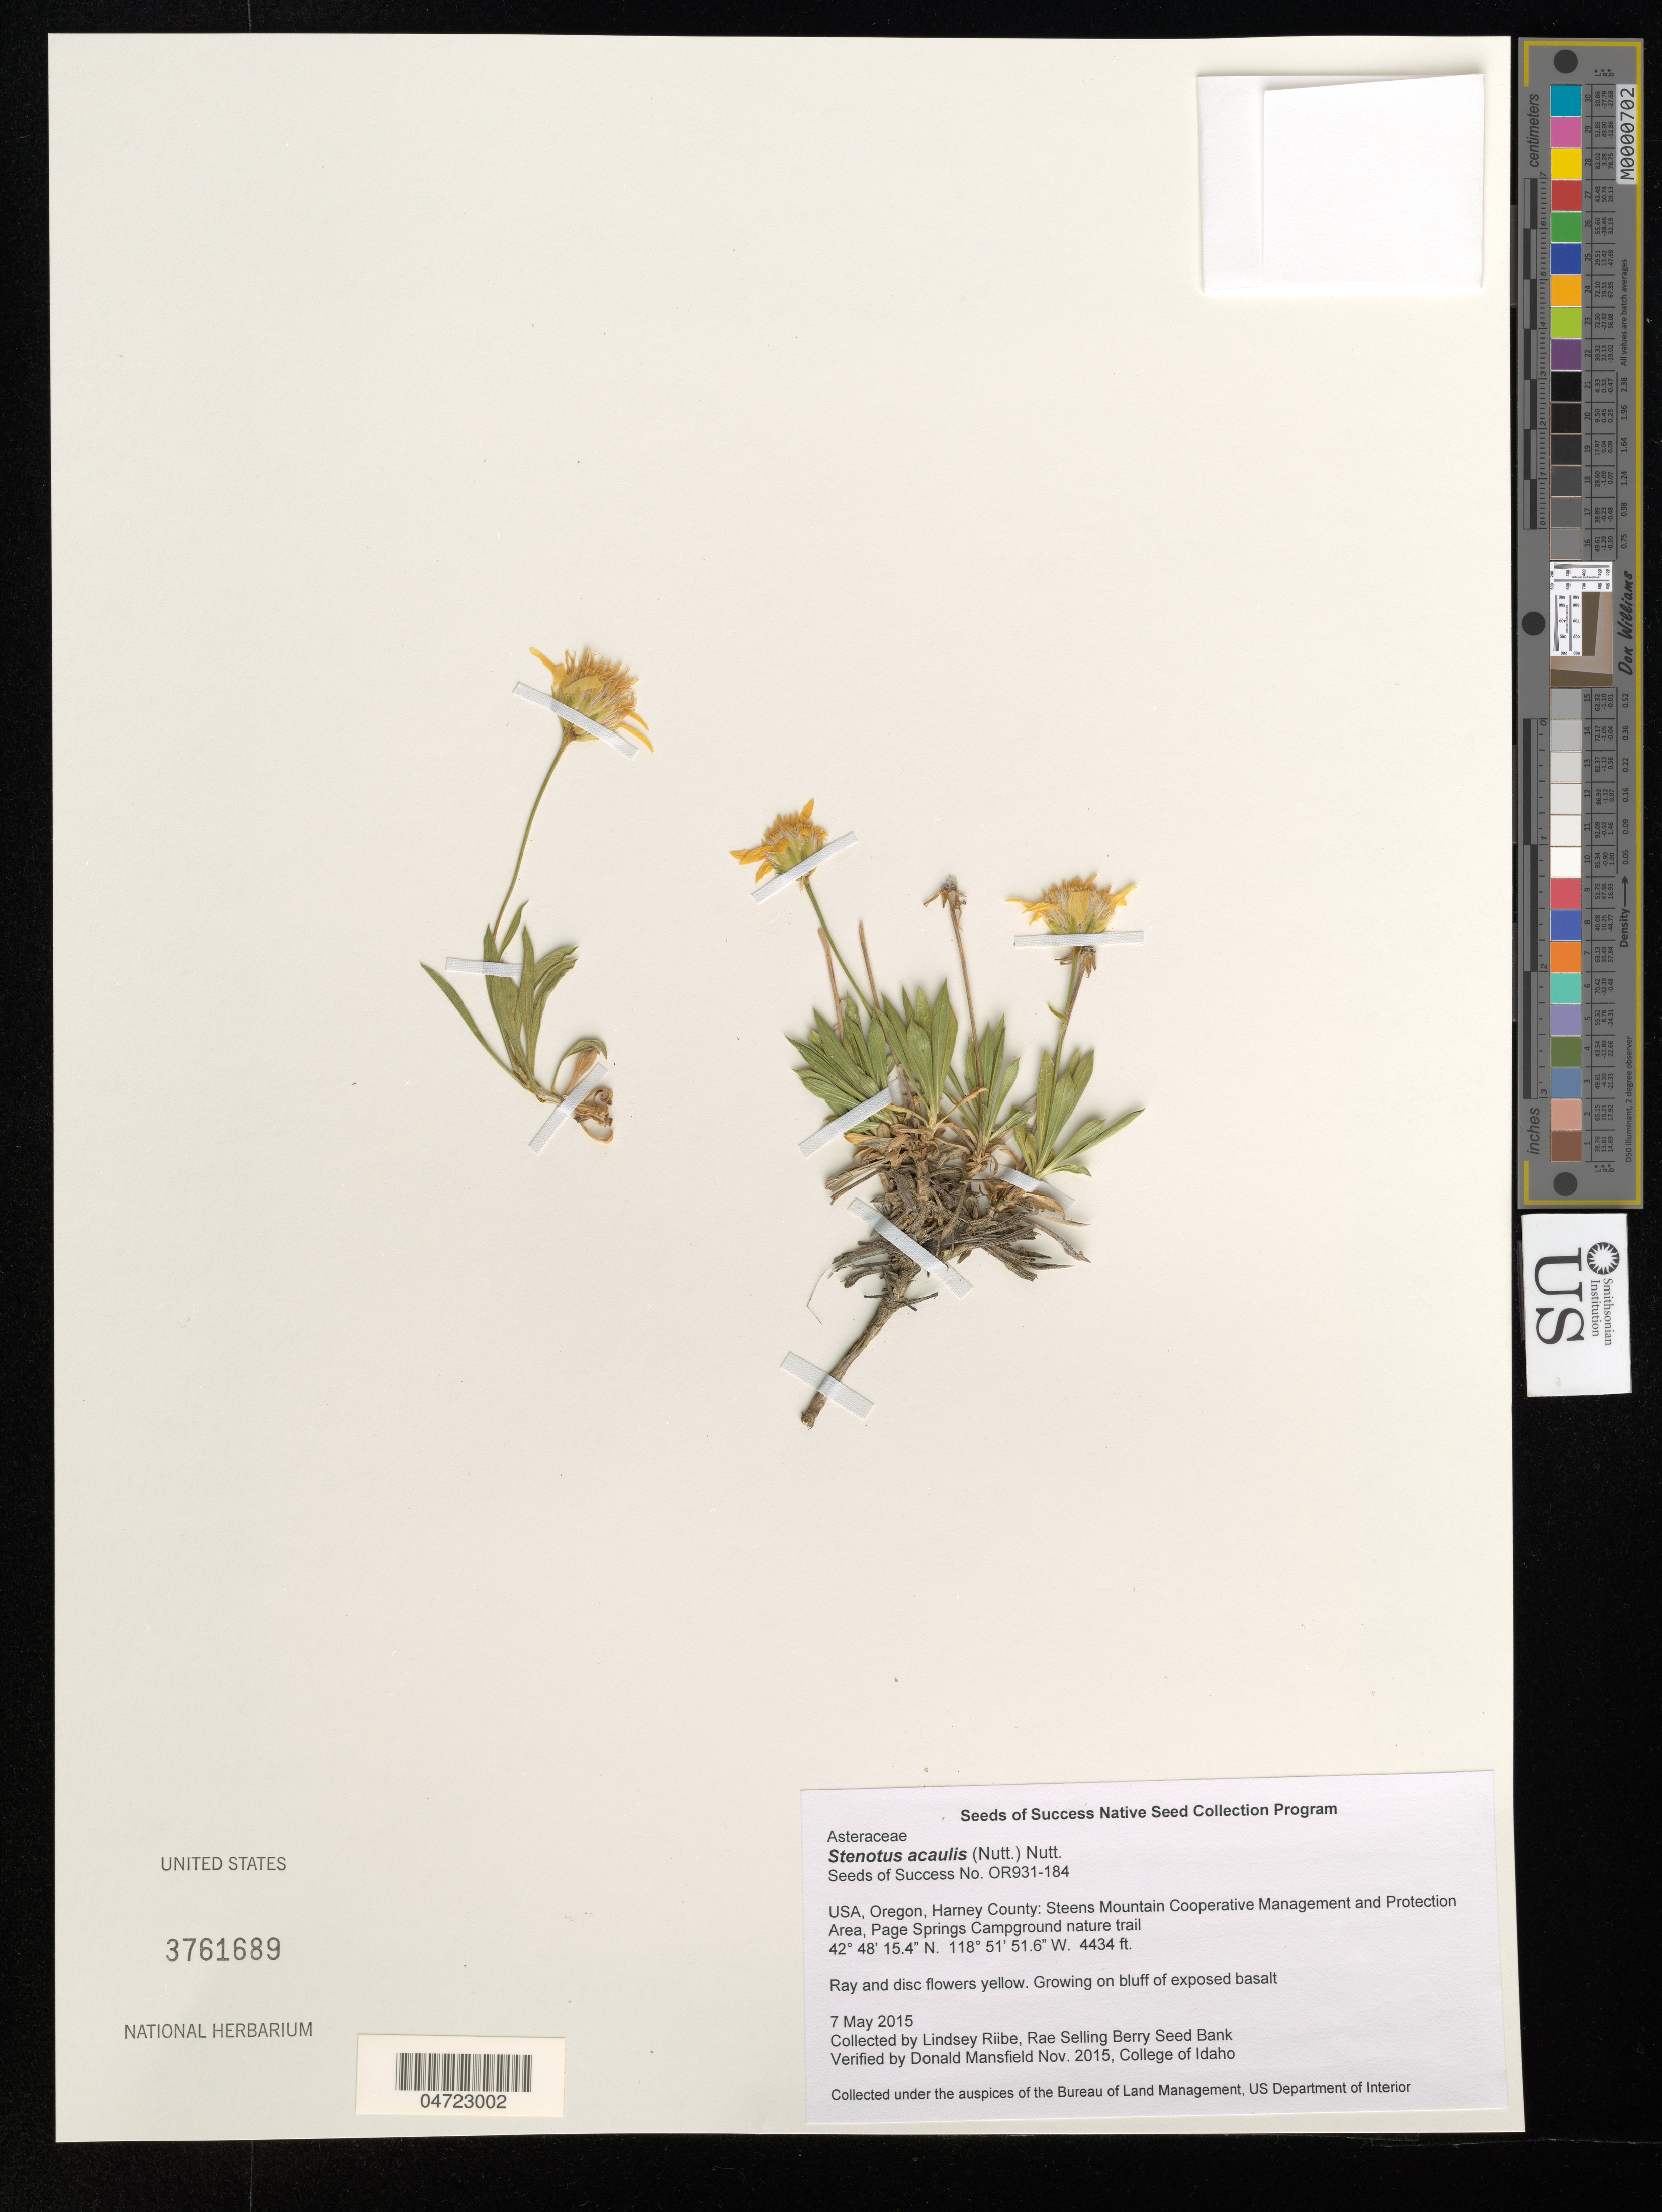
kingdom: Plantae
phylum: Tracheophyta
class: Magnoliopsida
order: Asterales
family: Asteraceae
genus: Stenotus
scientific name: Stenotus acaulis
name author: (Nutt.) Nutt.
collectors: L. Riibe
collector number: OR931-184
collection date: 2015-05-07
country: United States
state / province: Oregon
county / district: Harney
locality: Harney County: Steens Mountain Cooperative Management and Protection Area, Page Springs Campground nature trail.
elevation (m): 1351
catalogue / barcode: US 3761689